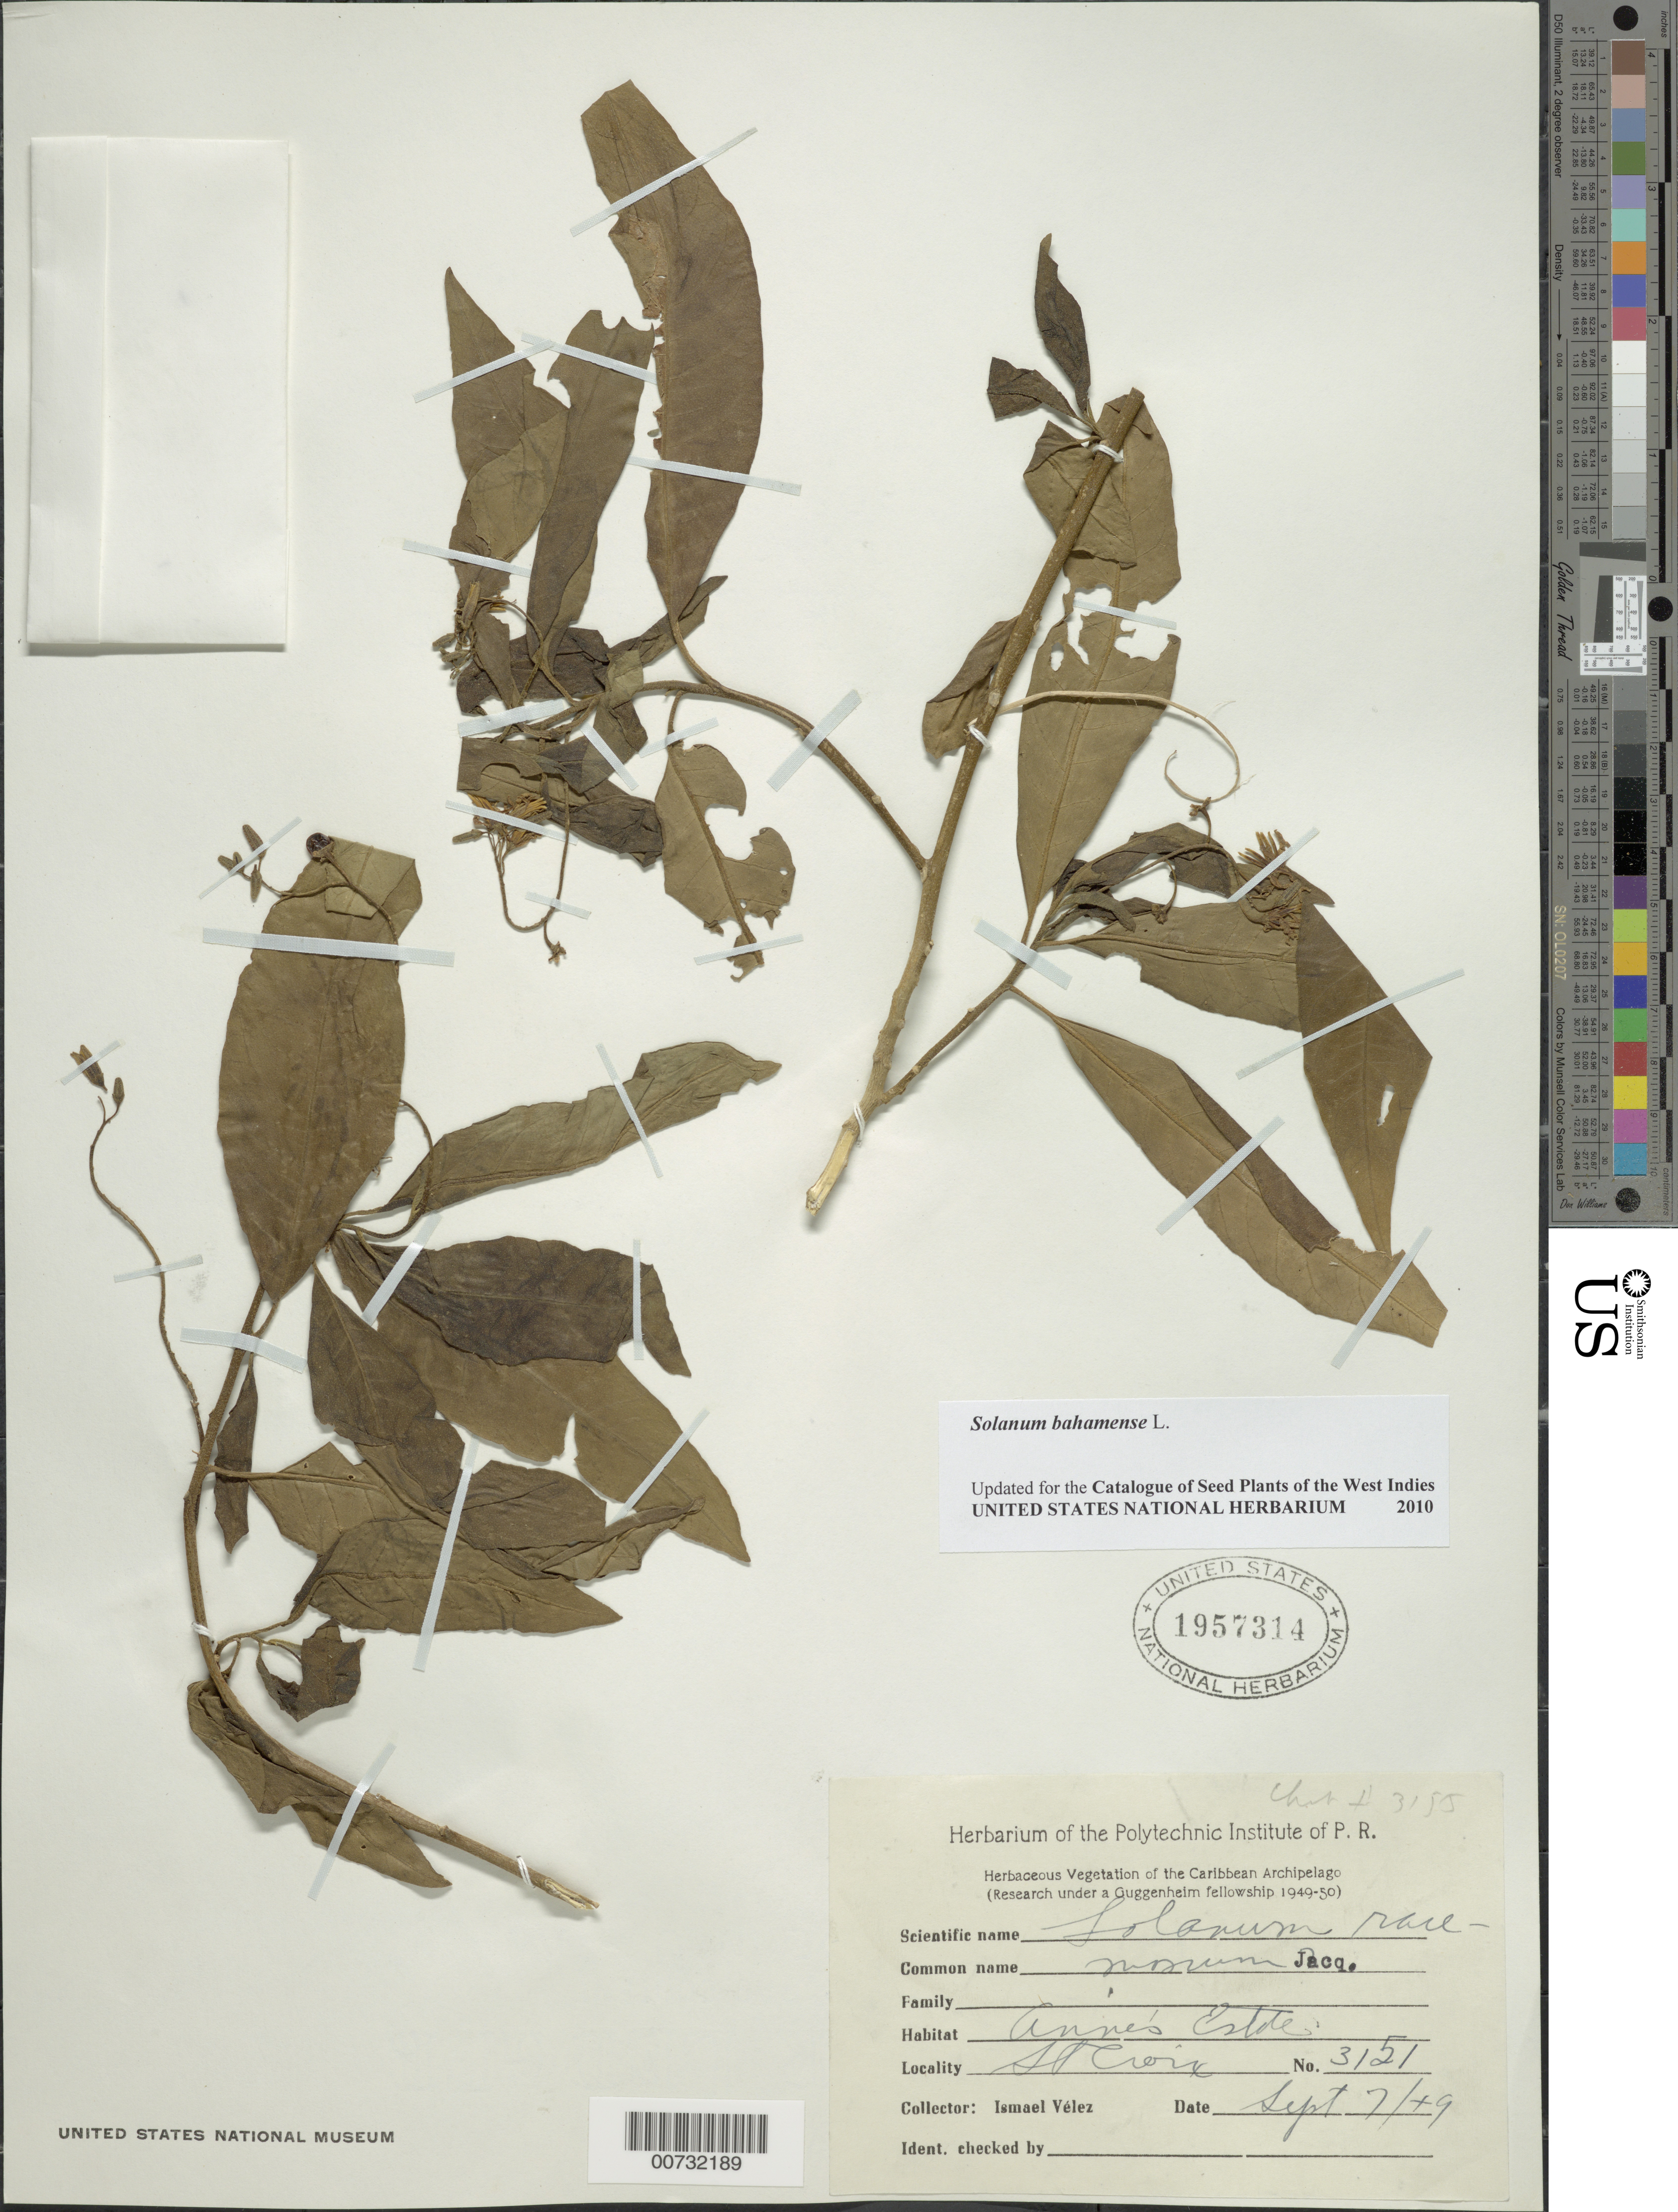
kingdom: Plantae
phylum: Tracheophyta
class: Magnoliopsida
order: Solanales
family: Solanaceae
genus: Solanum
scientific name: Solanum bahamense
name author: L.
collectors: I. Velez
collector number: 3151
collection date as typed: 07 Sep 1949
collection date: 1949-09-07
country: U.S. Virgin Islands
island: St. Croix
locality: Anna's Estate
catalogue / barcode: US 1957314